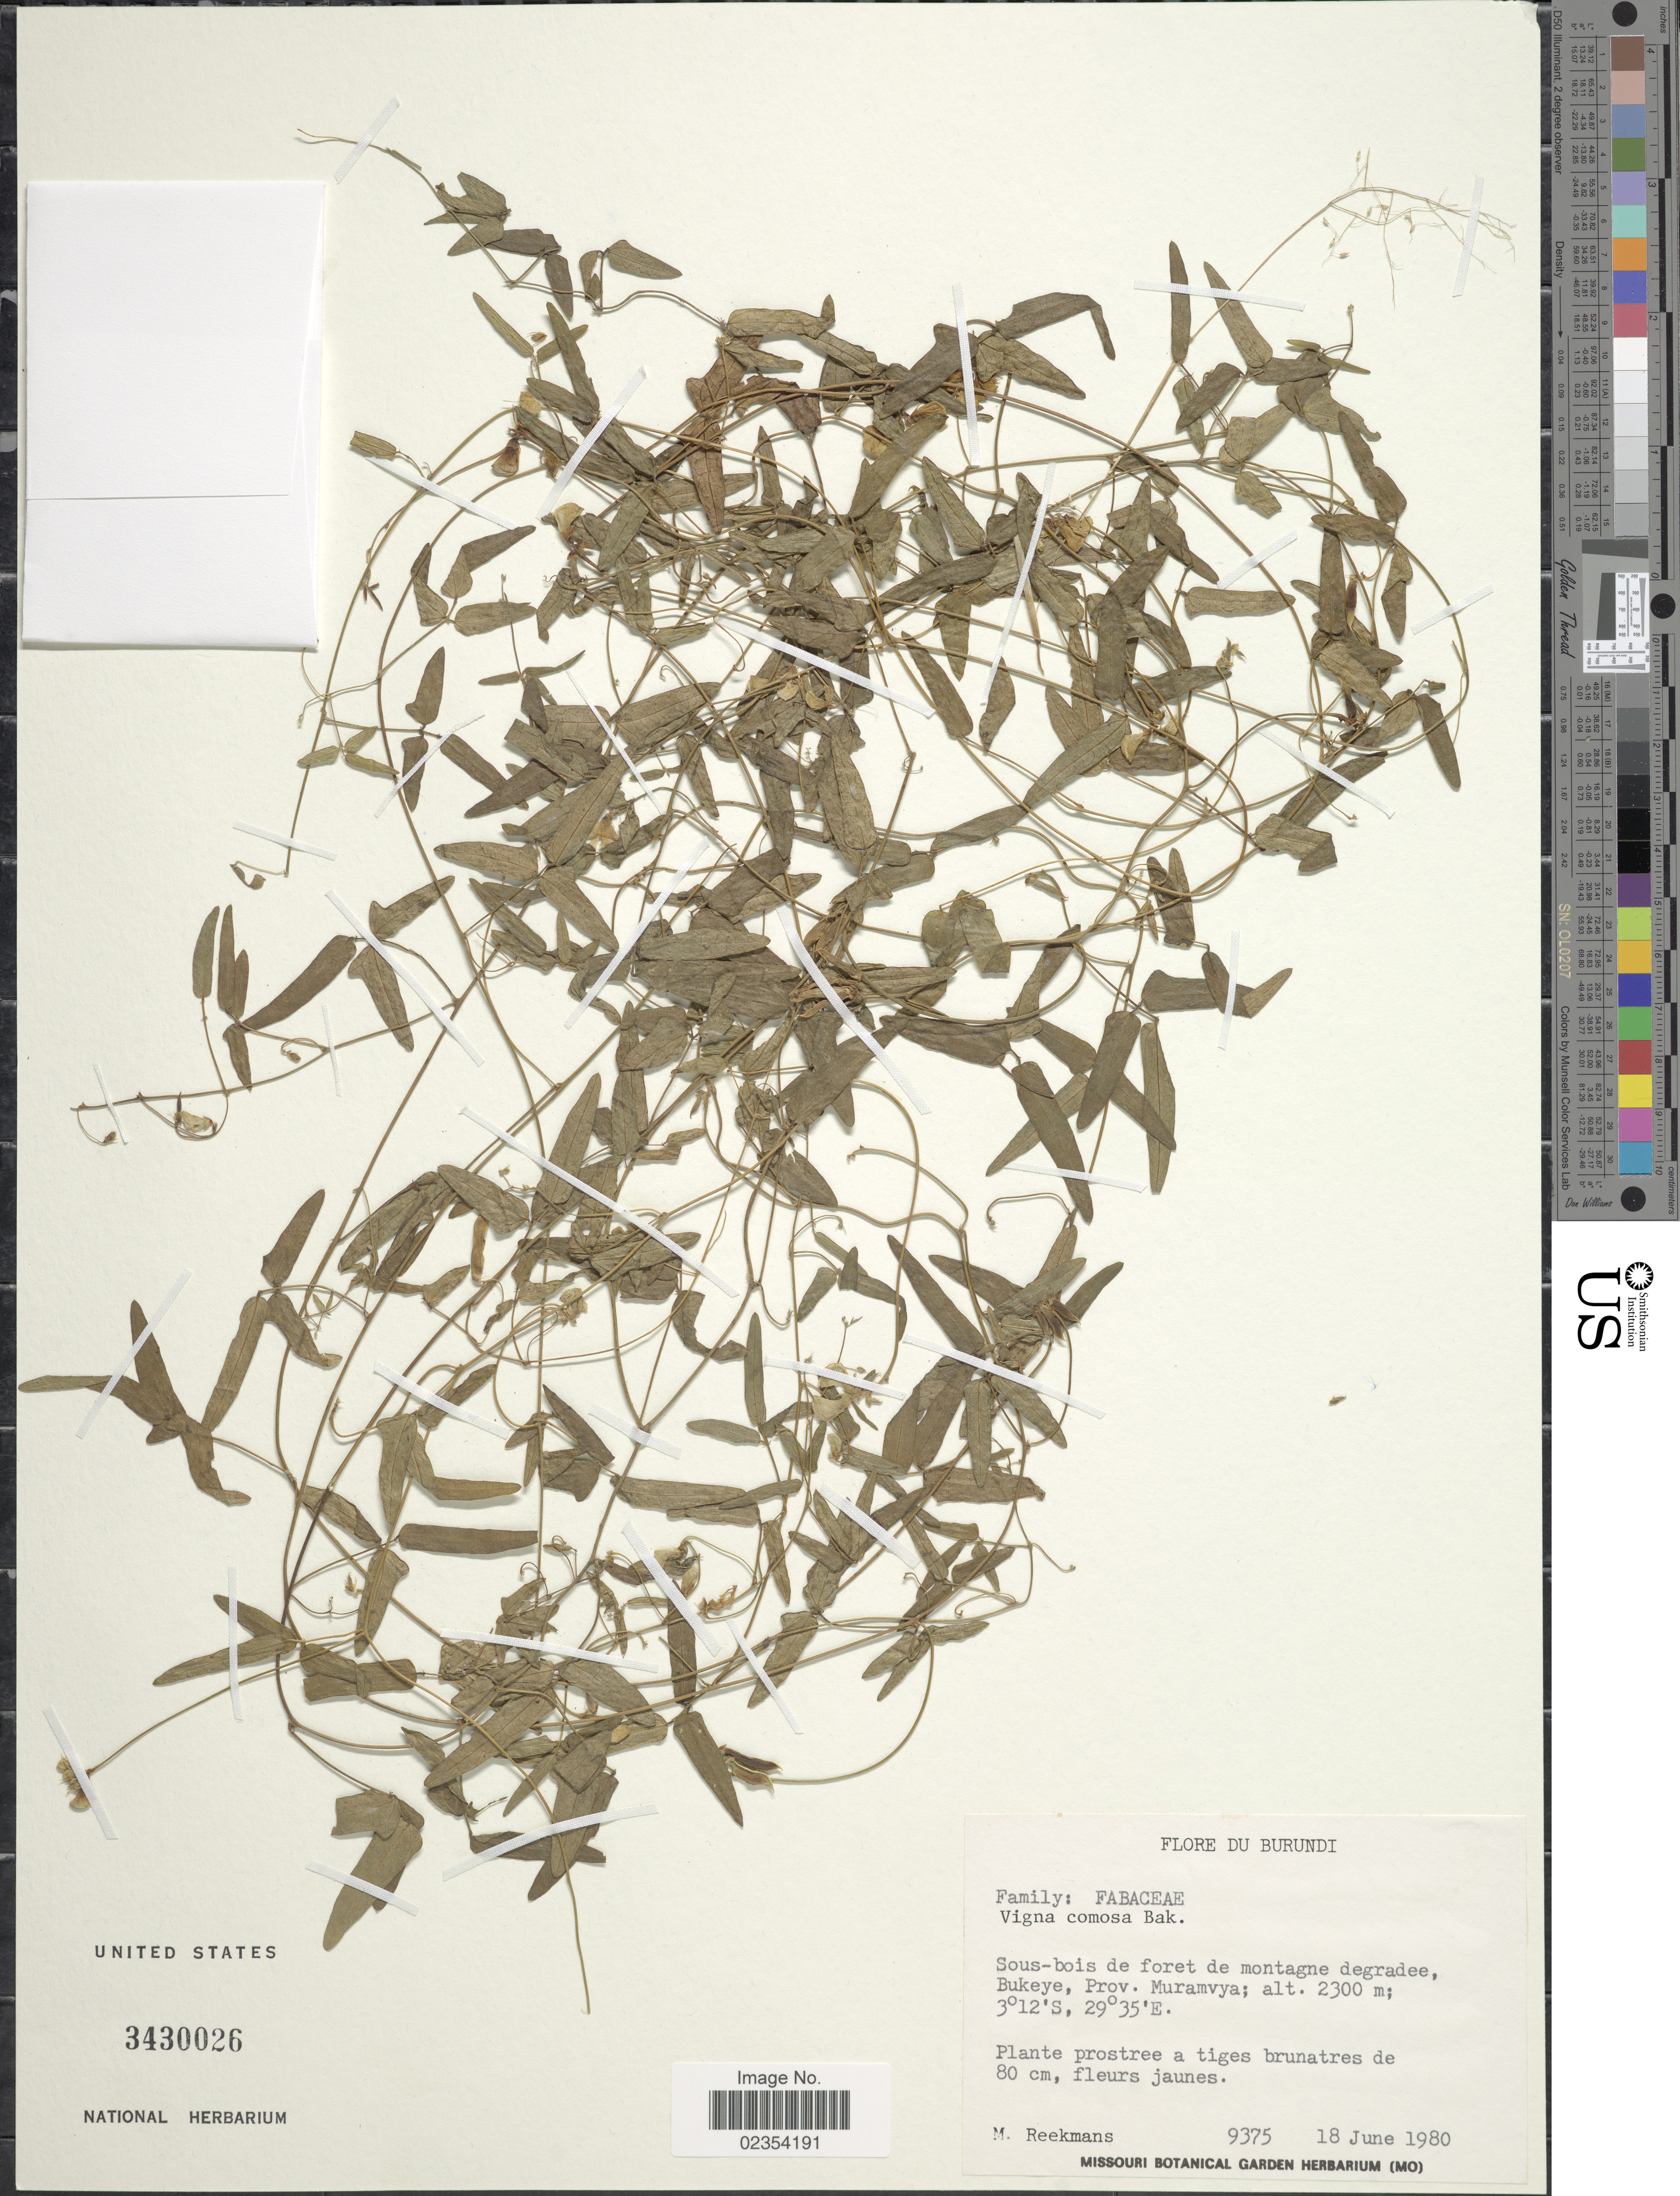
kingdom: Plantae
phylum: Tracheophyta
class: Magnoliopsida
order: Fabales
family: Fabaceae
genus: Vigna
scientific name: Vigna comosa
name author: Baker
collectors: M. Reekmans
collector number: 9375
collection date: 1980-06-18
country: Burundi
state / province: Muramvya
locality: Sous-bois de foret de montagne degradee, Bukeye.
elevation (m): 2300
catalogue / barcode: US 3430026